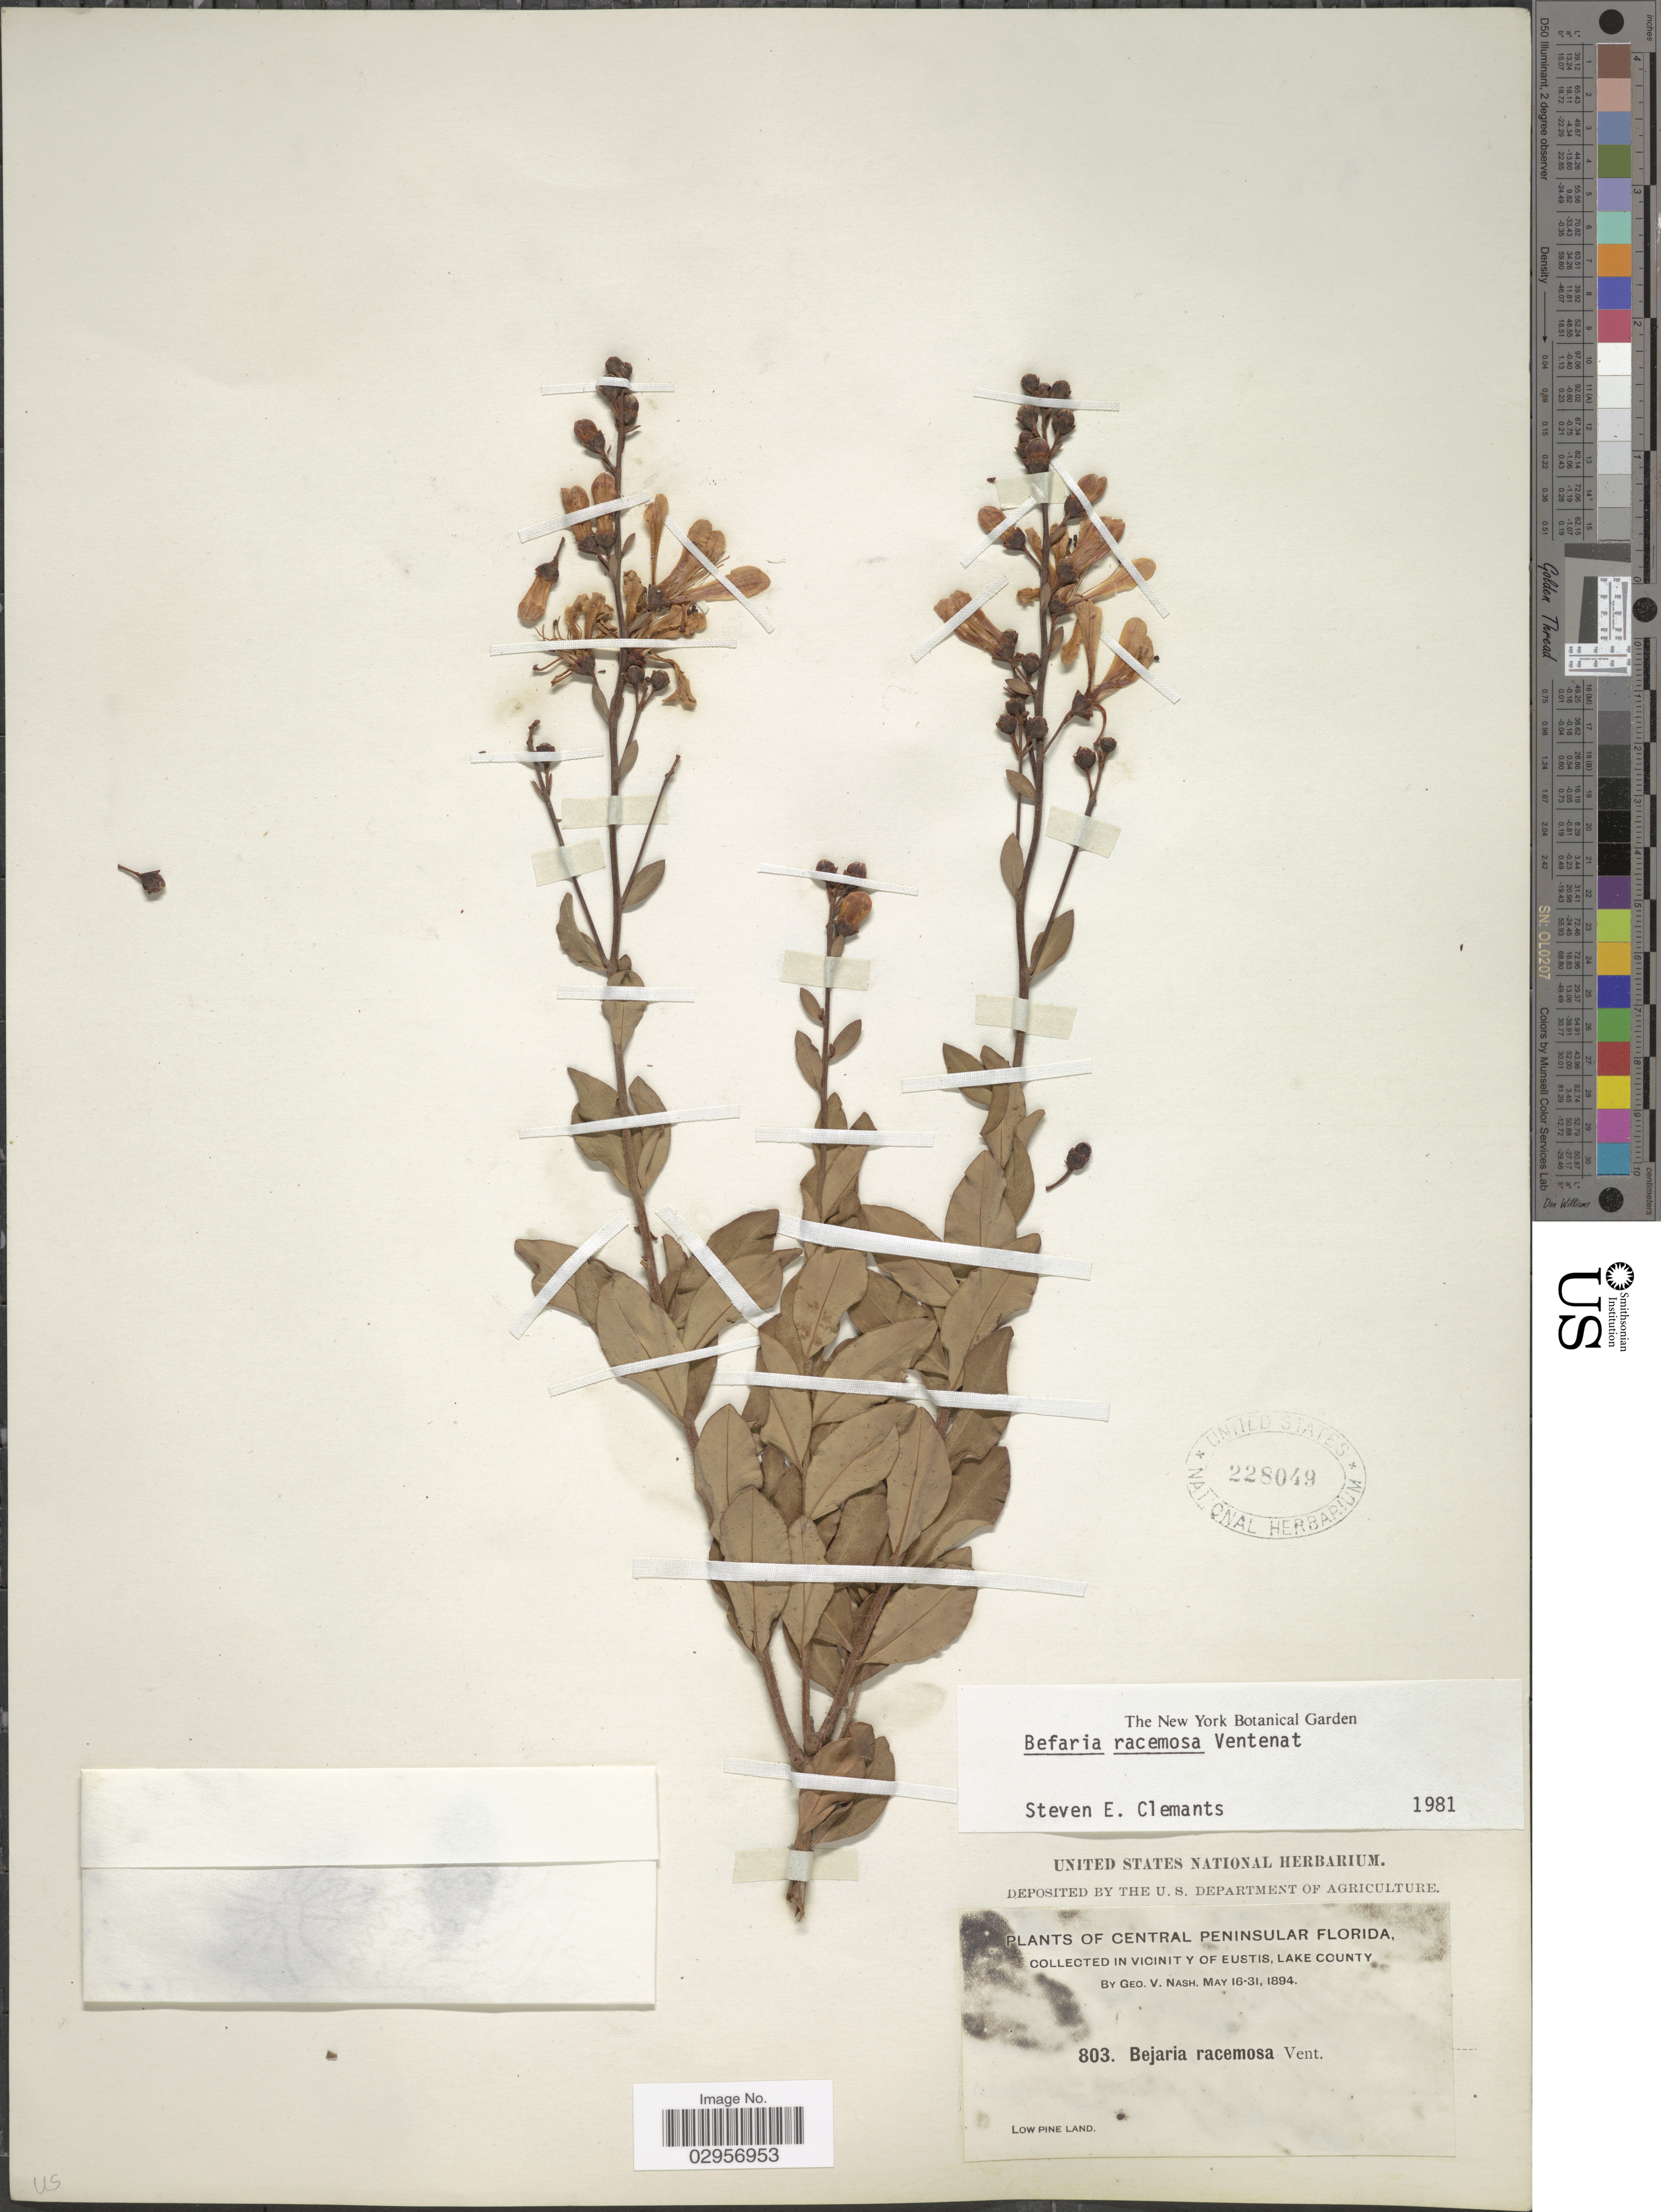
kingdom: Plantae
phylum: Tracheophyta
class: Magnoliopsida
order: Ericales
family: Ericaceae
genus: Bejaria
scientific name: Bejaria racemosa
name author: Vent.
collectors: G. V. Nash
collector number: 803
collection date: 1894-05-16/1894-05-31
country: United States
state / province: Florida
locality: Central Peninsular Florida, In Vicinity of Eustis, Lake County, Low Pine Land.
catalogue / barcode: US 228049